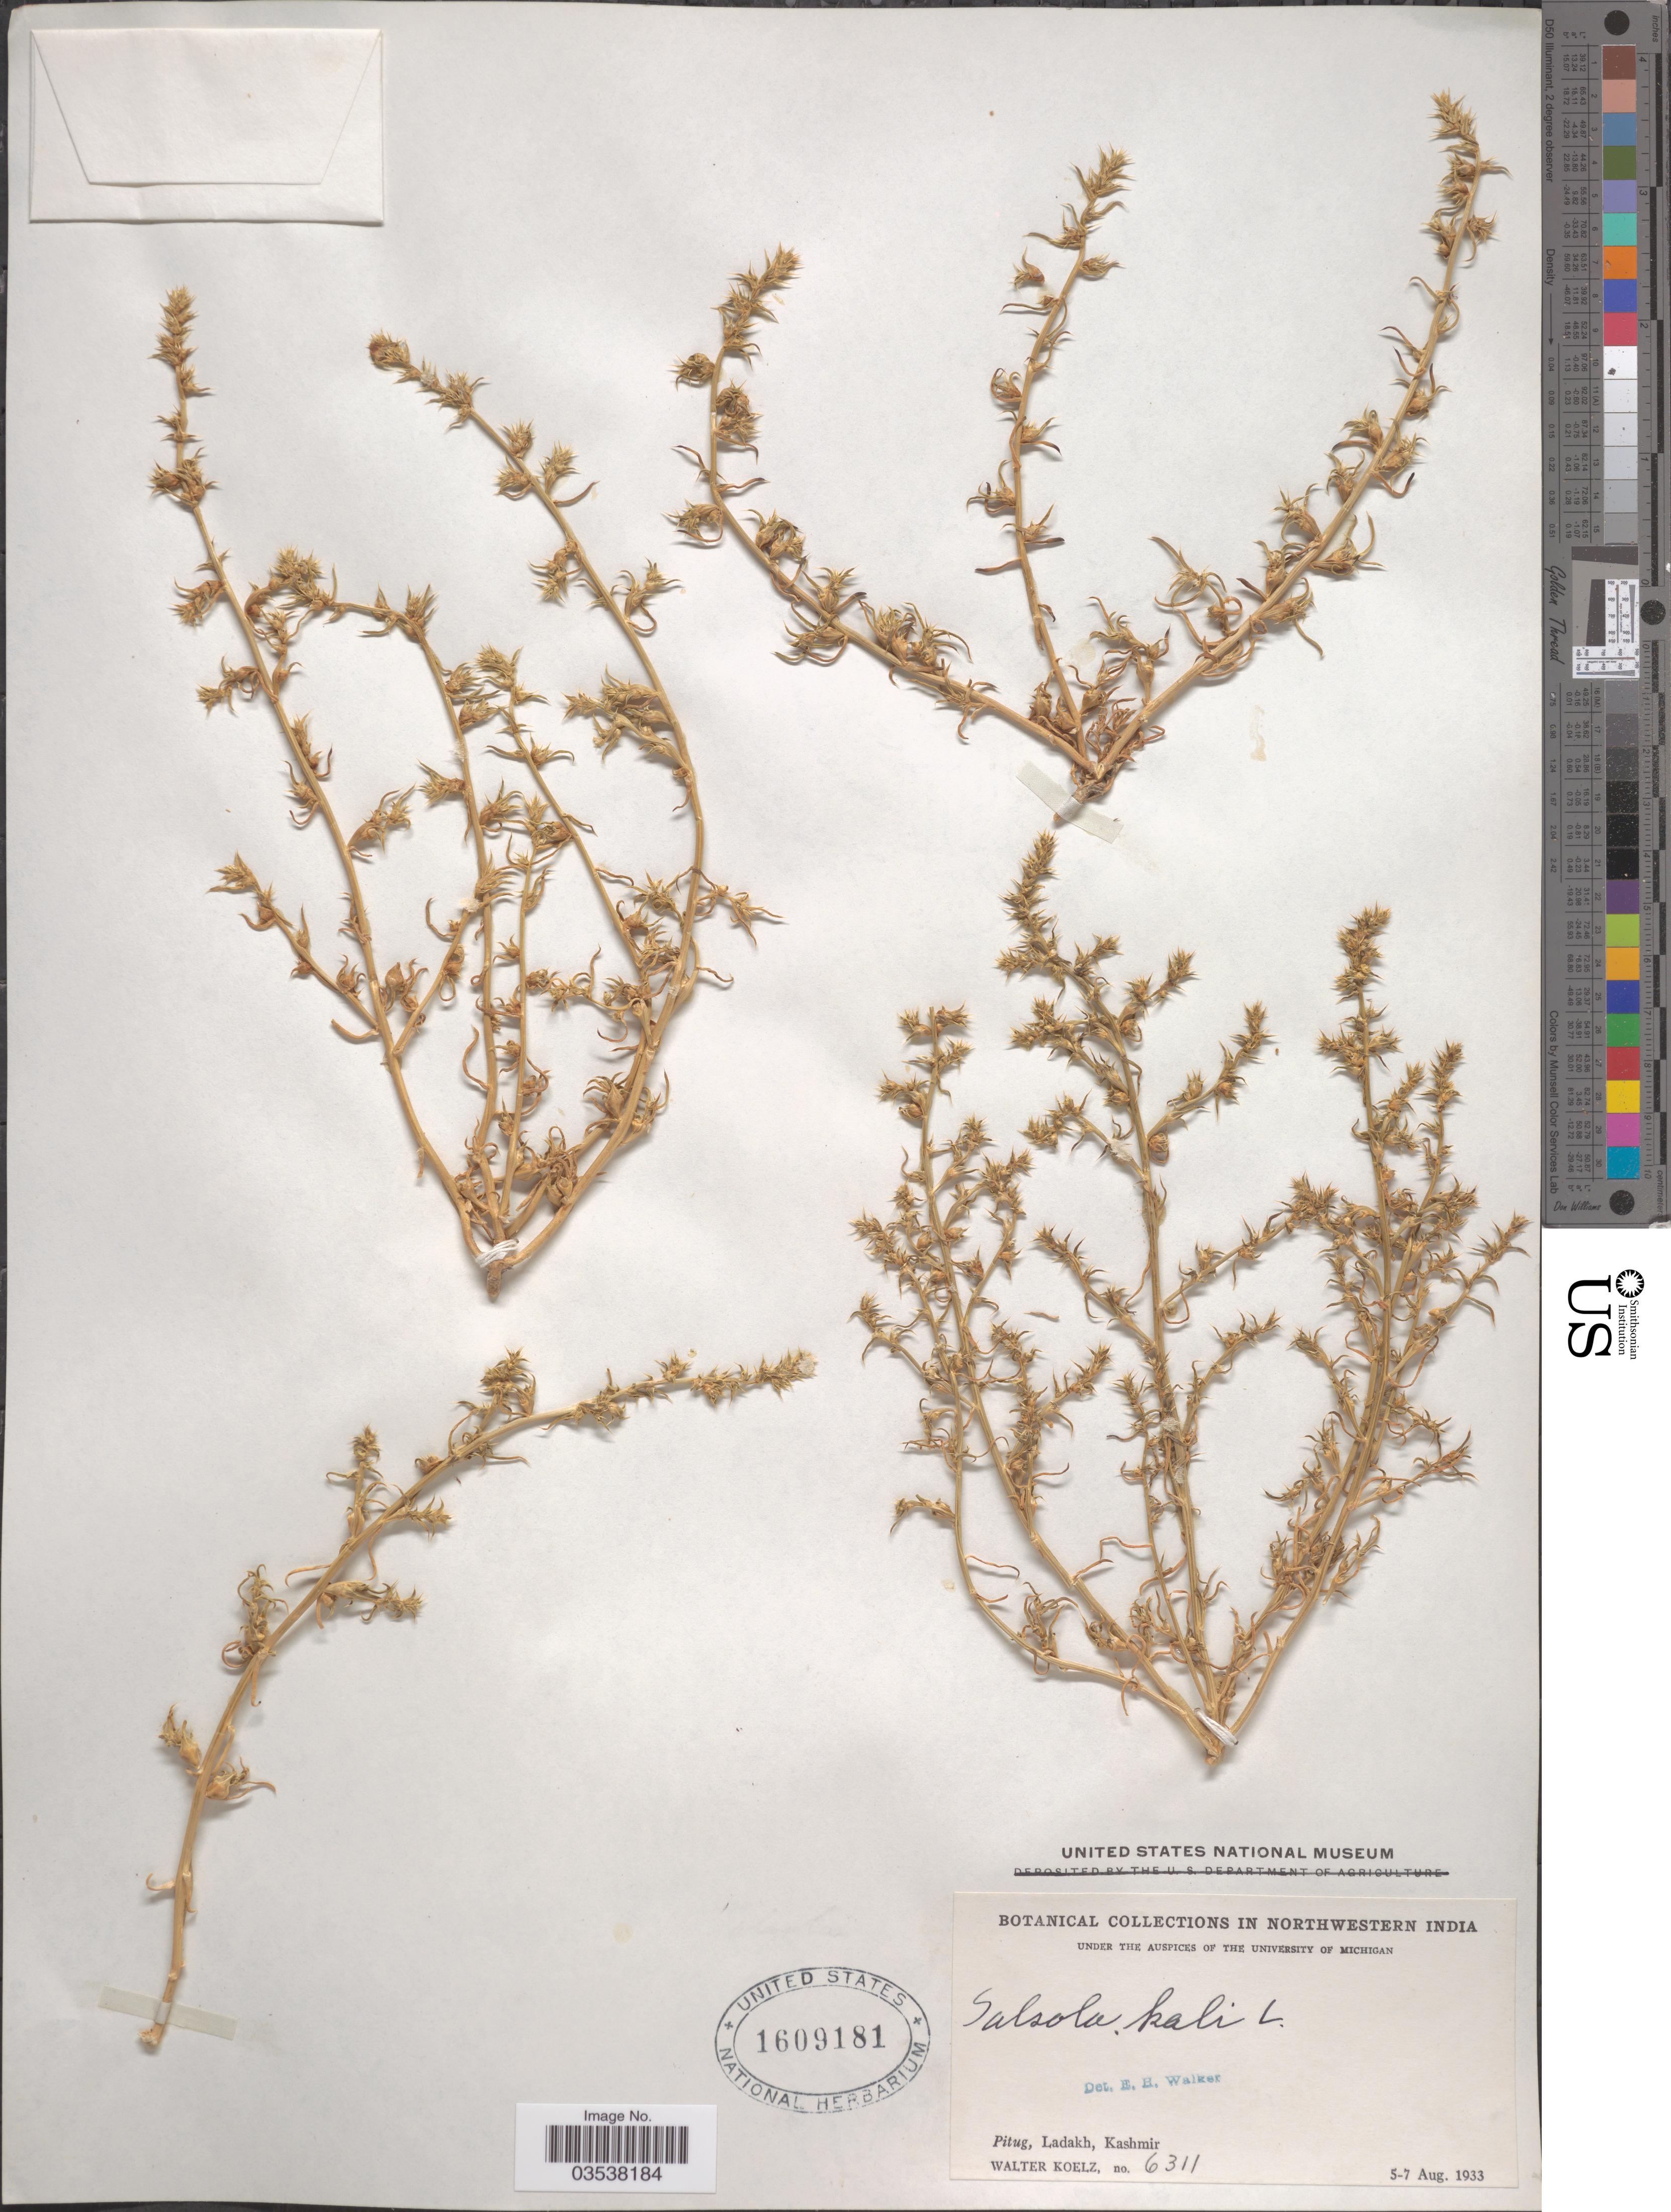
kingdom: Plantae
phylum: Tracheophyta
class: Magnoliopsida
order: Caryophyllales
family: Amaranthaceae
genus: Salsola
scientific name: Salsola kali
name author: L.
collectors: W. N. Koelz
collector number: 6311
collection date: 1933-08-05/1933-08-07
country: India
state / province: Jammu and Kashmir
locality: Northwestern India. Pitug, Ladakh, Kashmir.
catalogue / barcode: US 1609181